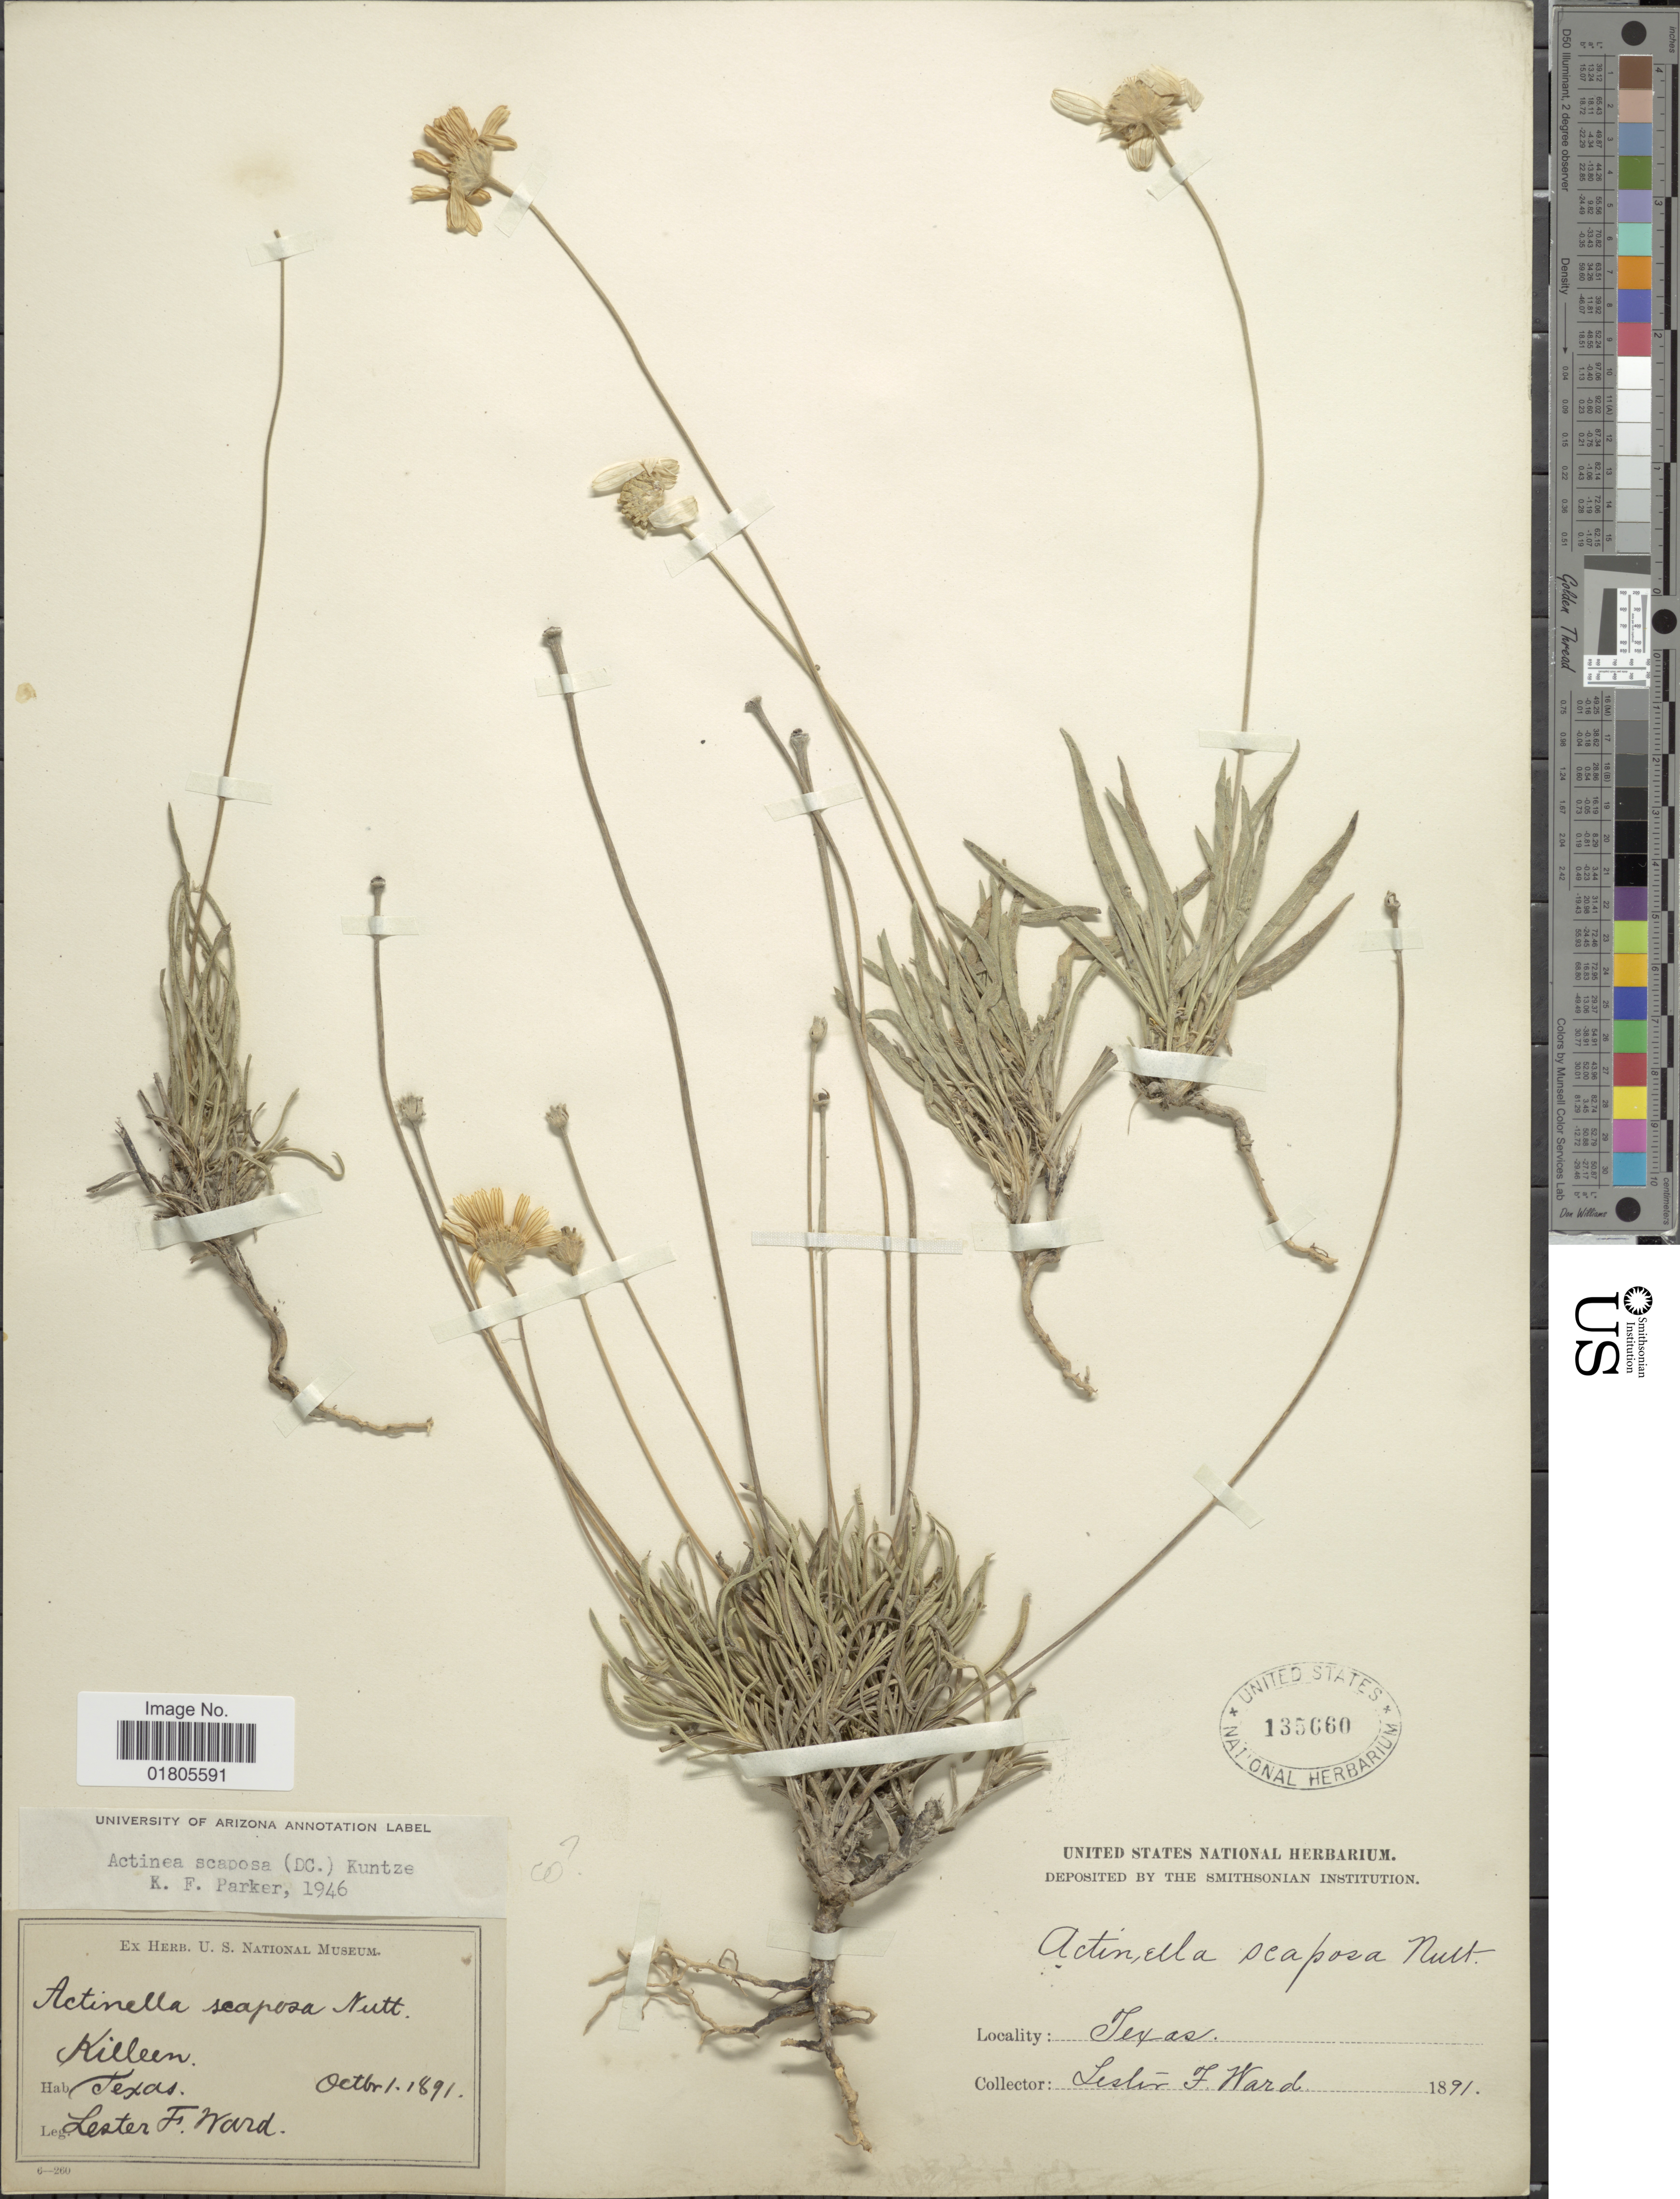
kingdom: Plantae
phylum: Tracheophyta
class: Magnoliopsida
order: Asterales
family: Asteraceae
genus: Actinea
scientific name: Actinea scaposa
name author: (DC.) Kuntze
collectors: L. F. Ward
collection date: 1891-10-01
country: United States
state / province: Texas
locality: Killeen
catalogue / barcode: US 135660